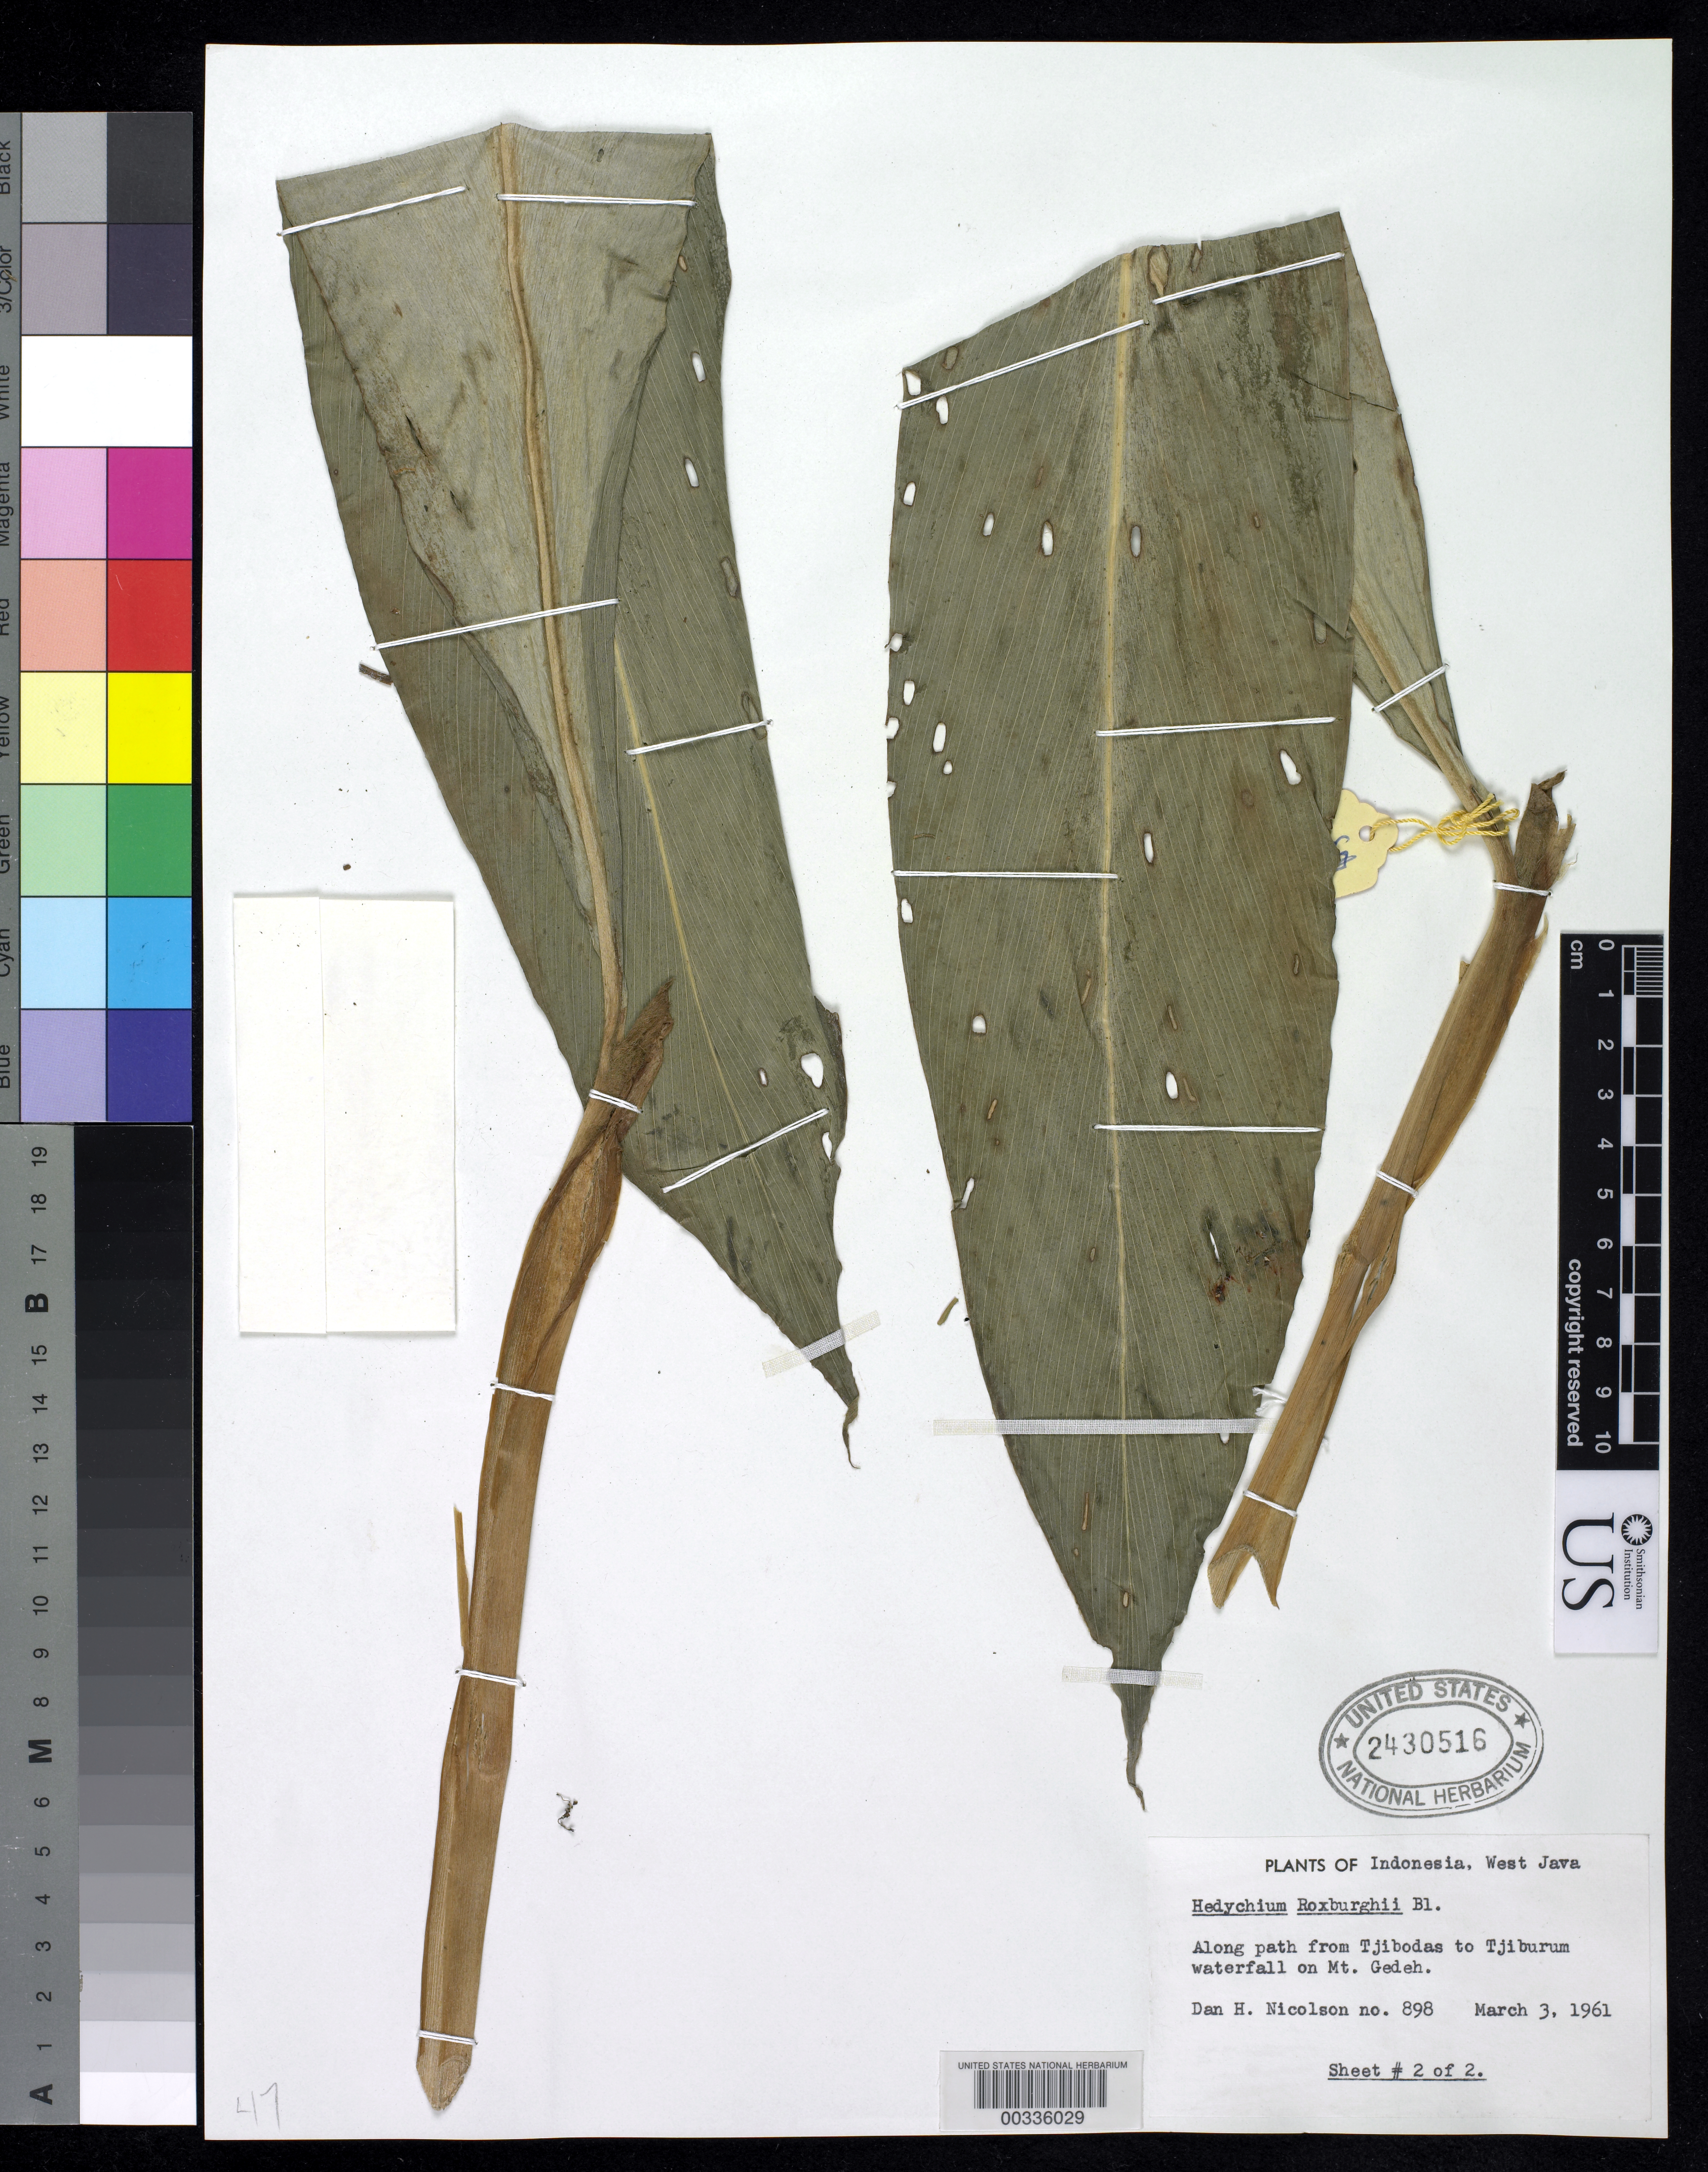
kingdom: Plantae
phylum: Tracheophyta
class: Liliopsida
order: Zingiberales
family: Zingiberaceae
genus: Hedychium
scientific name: Hedychium roxburghii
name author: Blume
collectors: D. H. Nicolson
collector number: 898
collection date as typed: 03 Mar 1961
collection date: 1961-03-03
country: Indonesia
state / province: Java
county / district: Jawa Barat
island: Java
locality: Along path from Tjibodas to Tjiburum Waterfall on Mt. Gedeh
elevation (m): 1600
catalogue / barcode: US 2430516